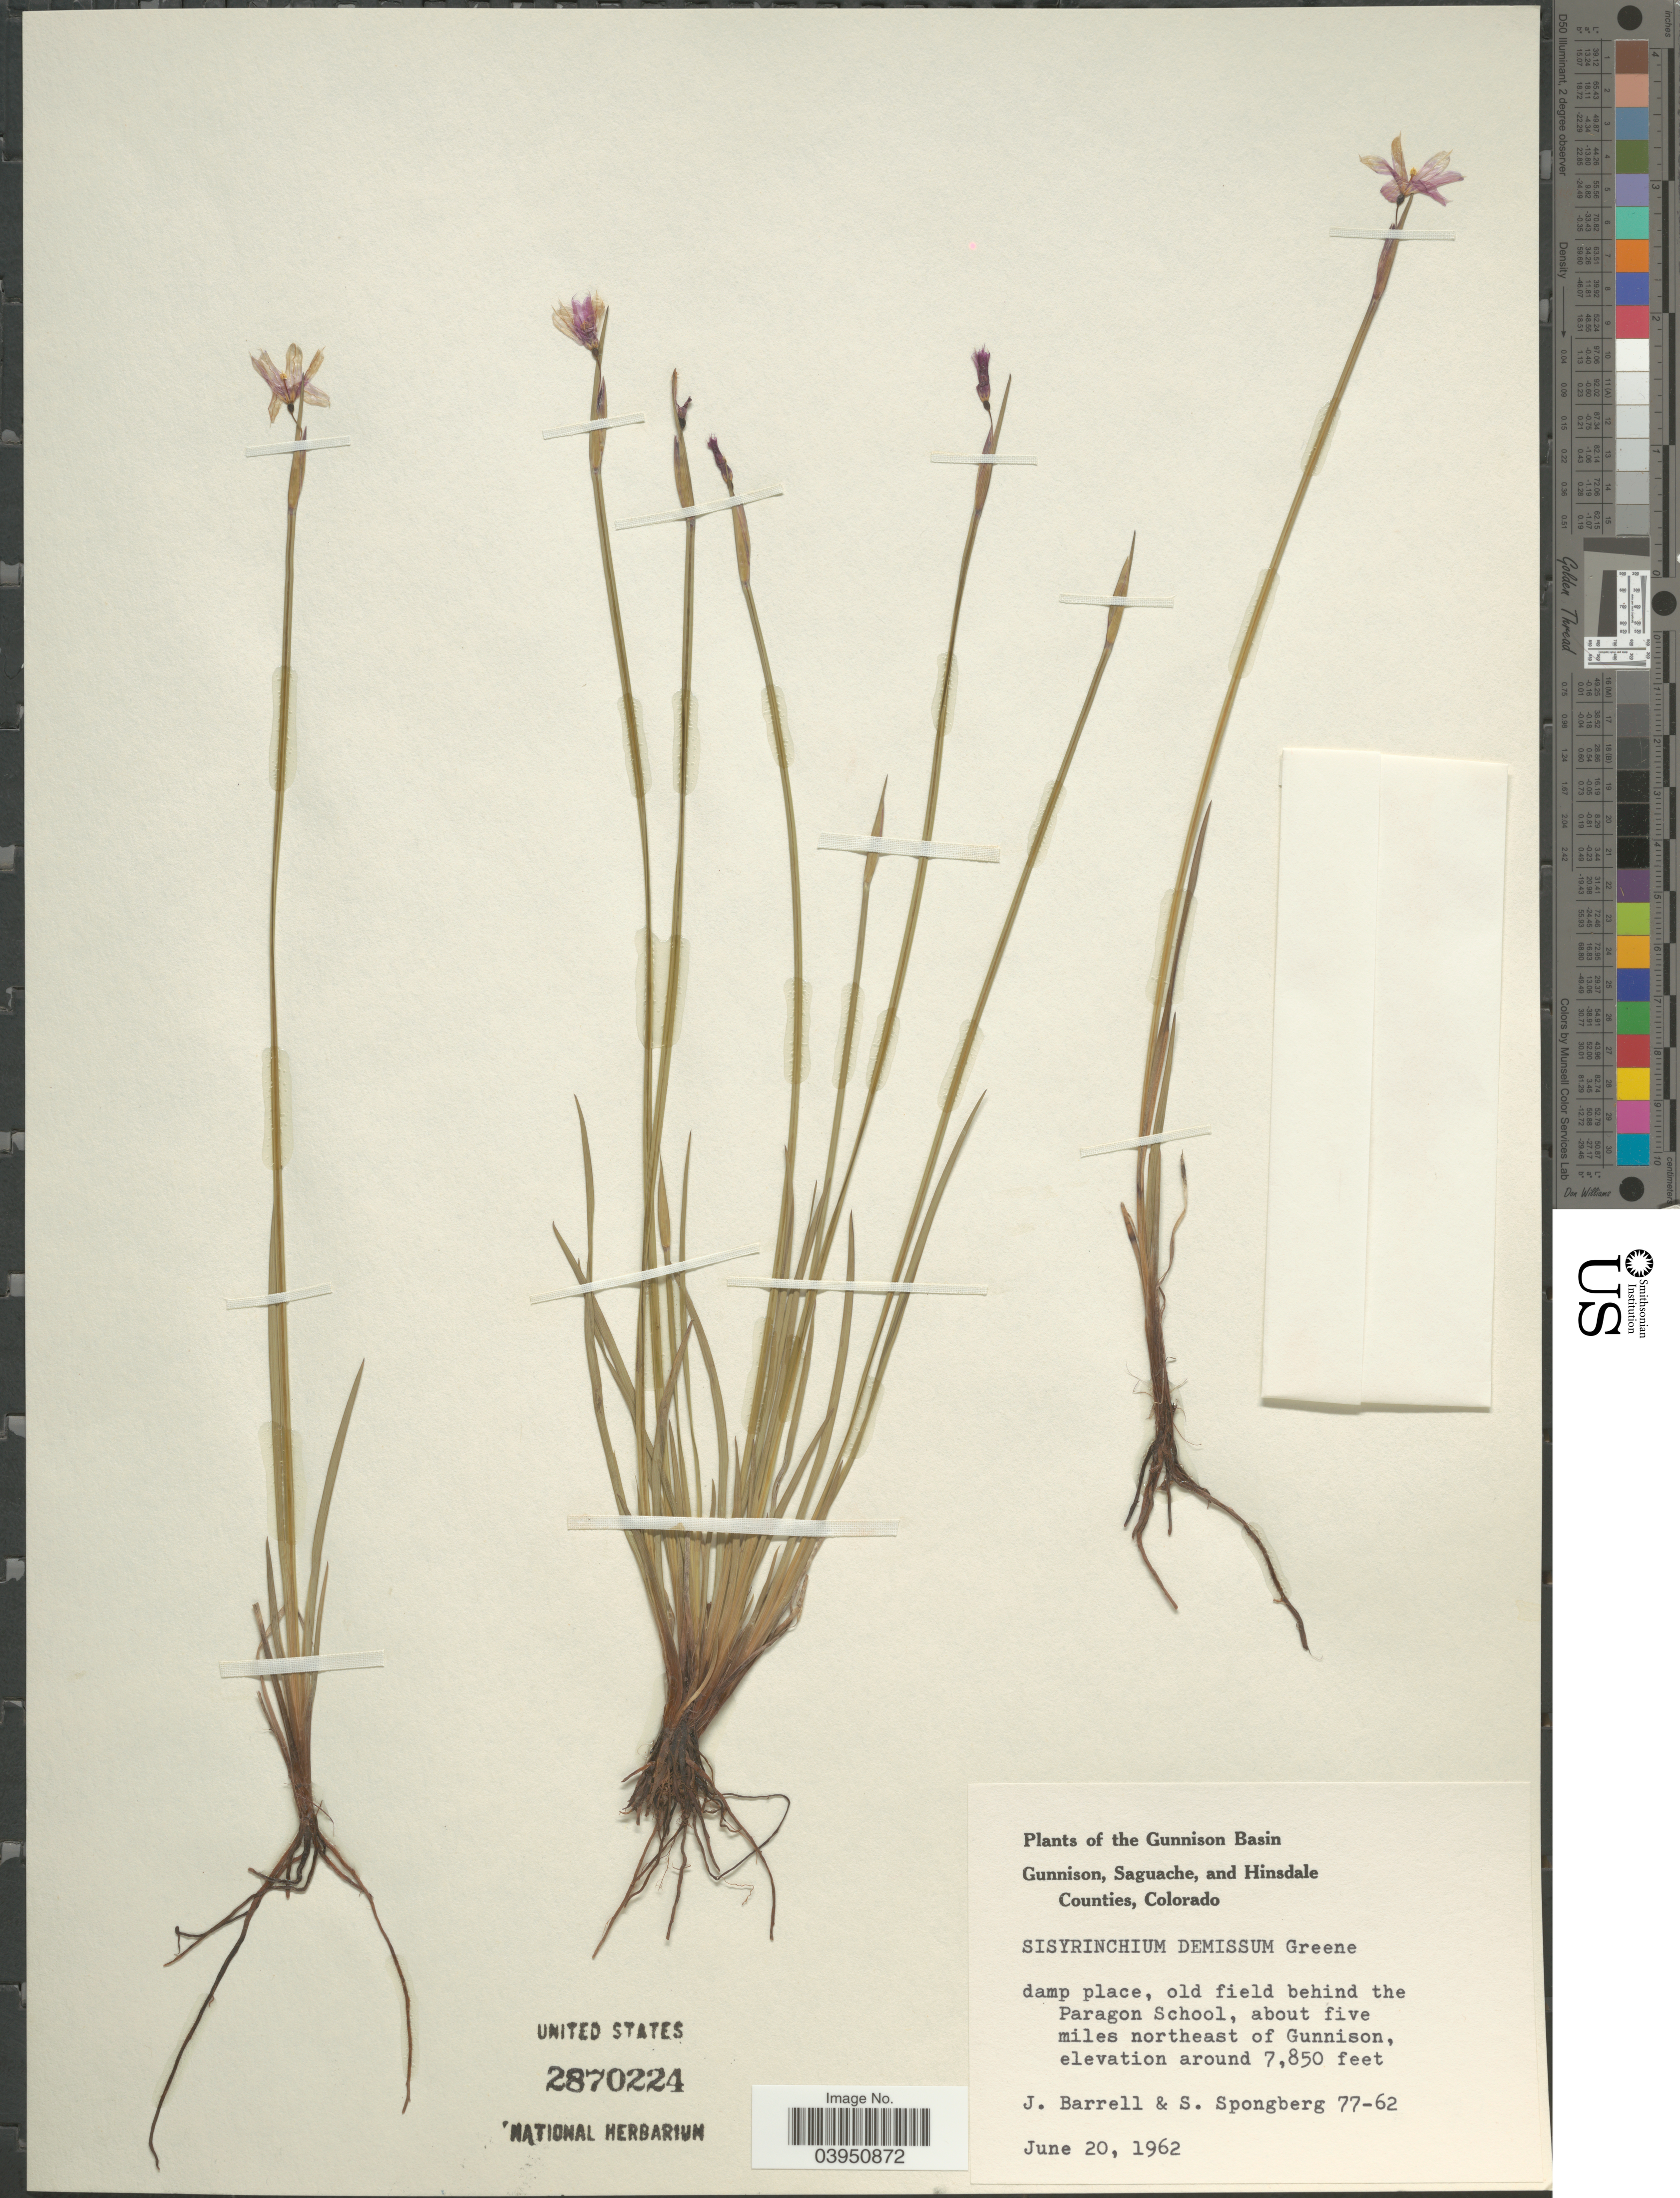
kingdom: Plantae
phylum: Tracheophyta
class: Liliopsida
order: Asparagales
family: Iridaceae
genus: Sisyrinchium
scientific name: Sisyrinchium demissum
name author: Greene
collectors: J. Barrell & S. A.Spongberg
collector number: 77-62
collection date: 1962-06-20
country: United States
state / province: Colorado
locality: The Gunnison Basin. Behind the Paragon School, about five miles northeast of Gunnison.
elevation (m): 2393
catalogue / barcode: US 2870224